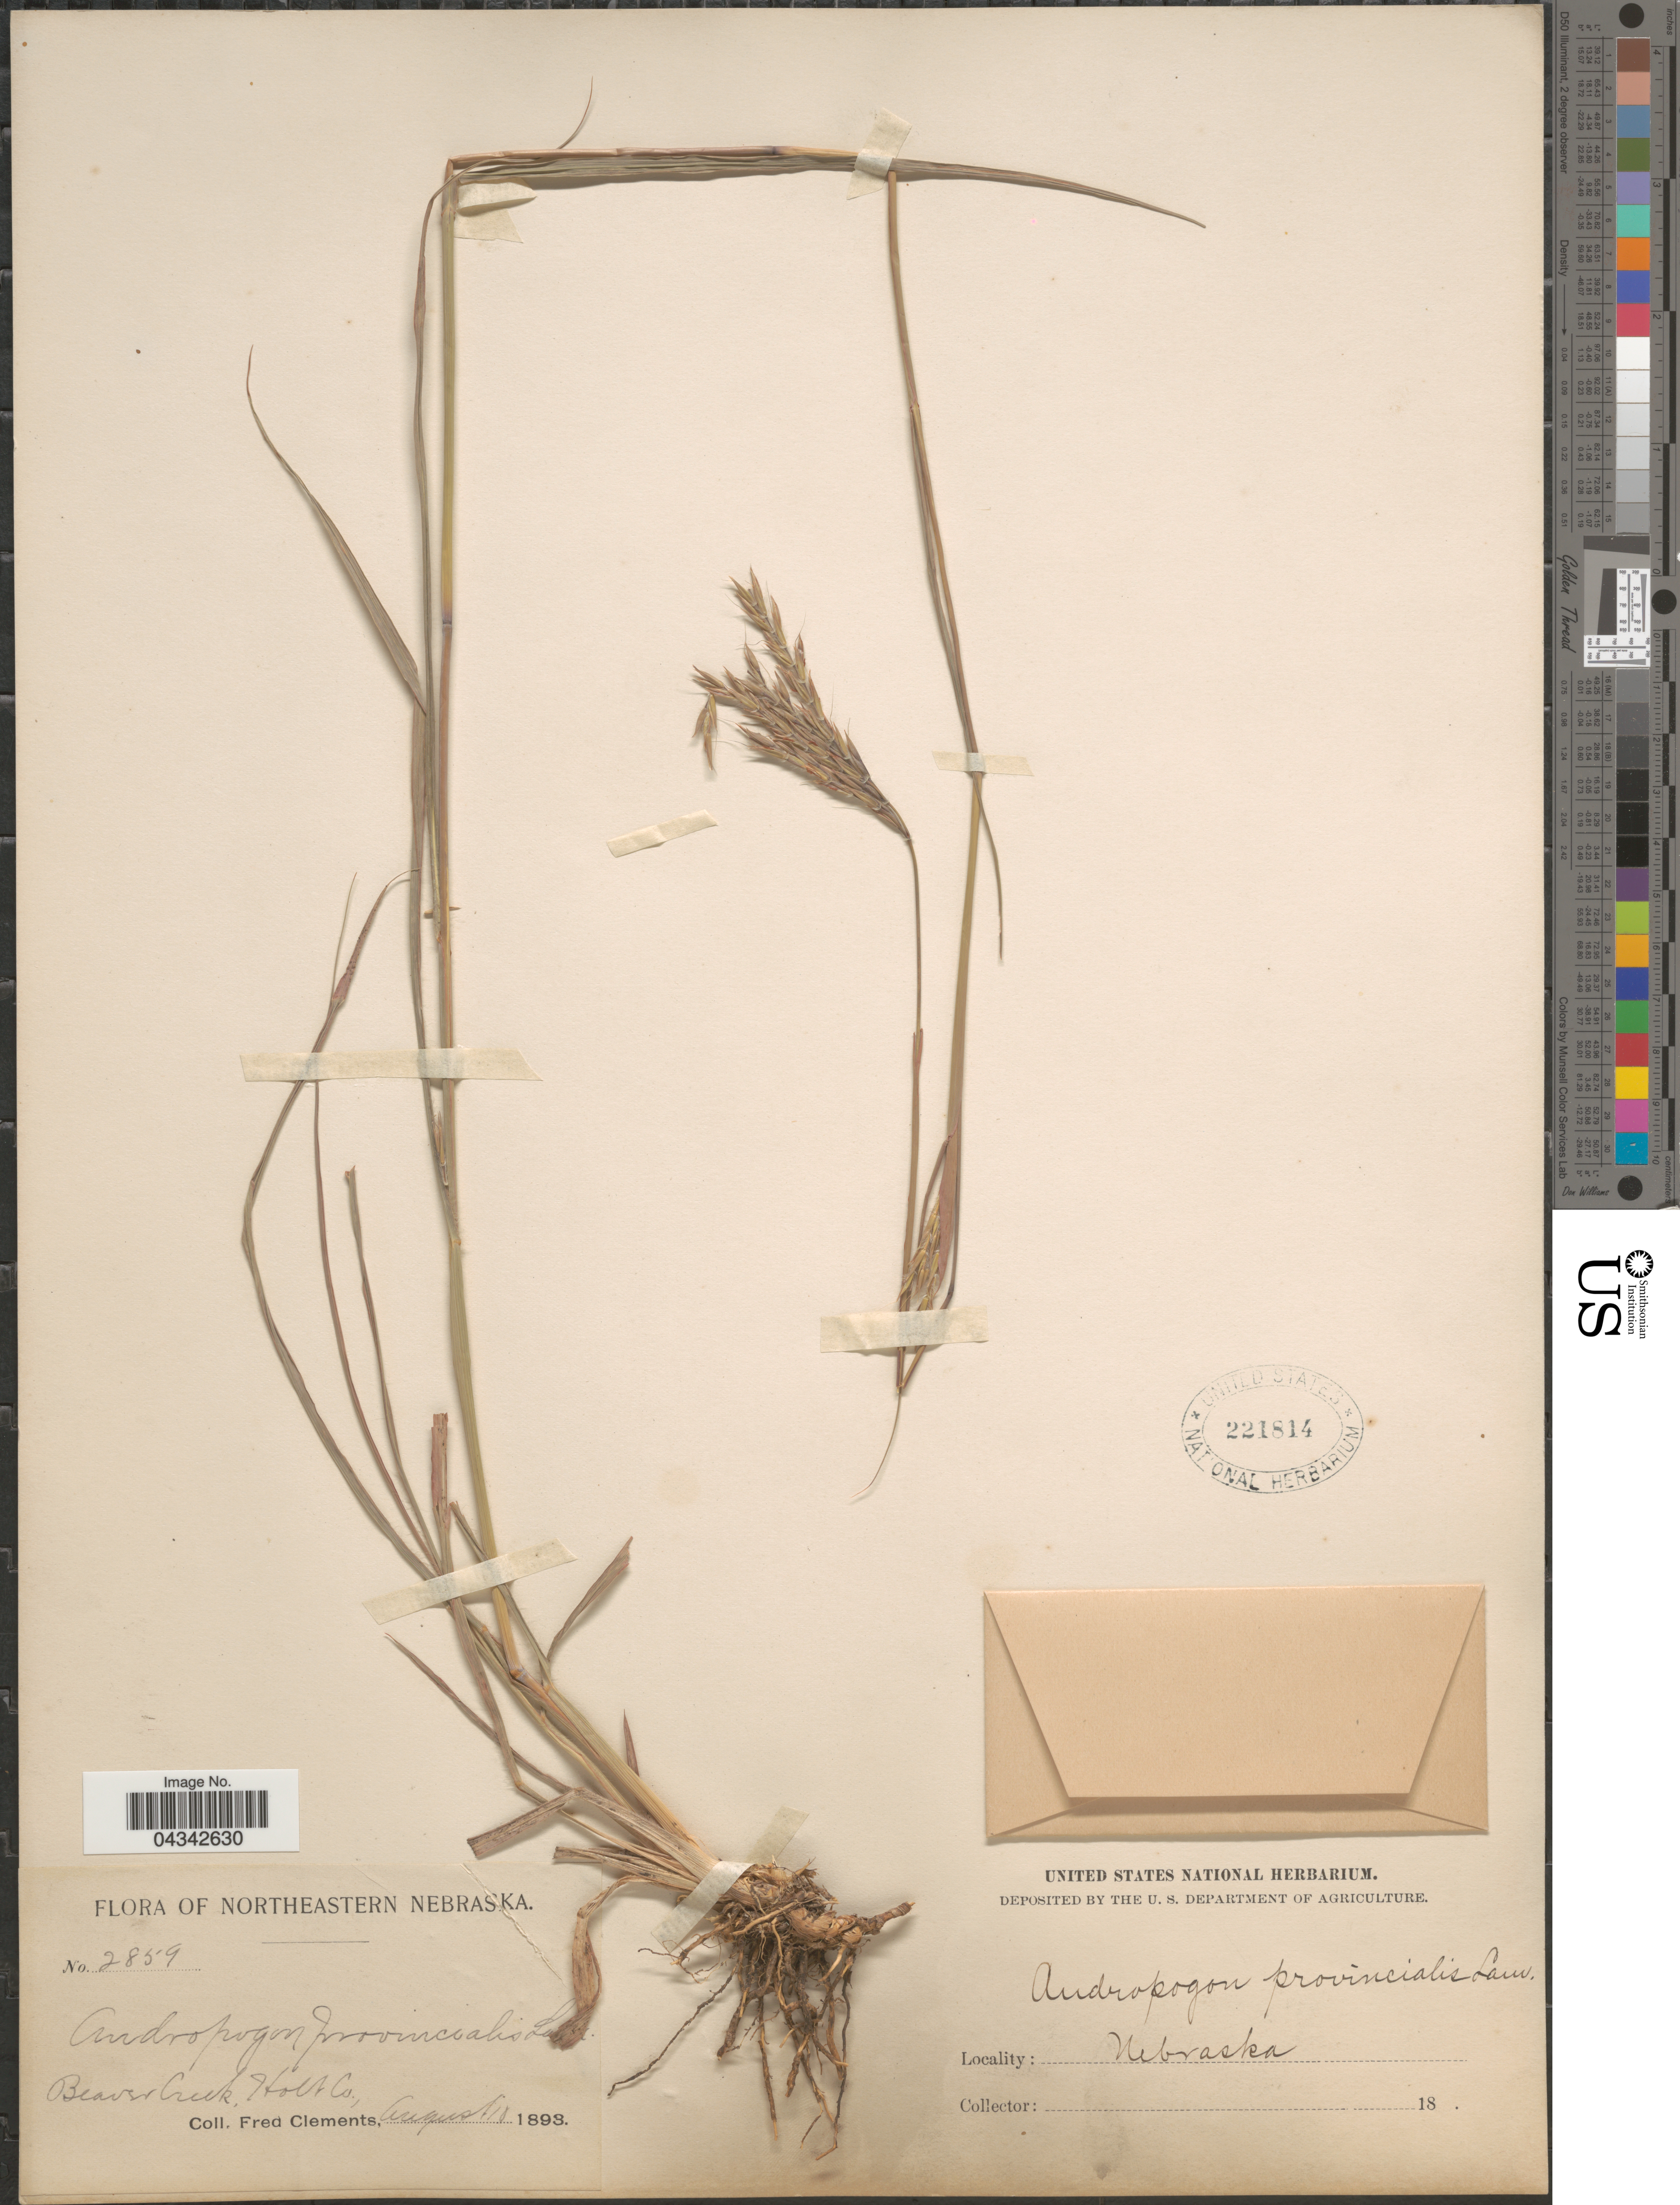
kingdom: Plantae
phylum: Tracheophyta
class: Liliopsida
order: Poales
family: Poaceae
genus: Andropogon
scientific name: Andropogon gerardii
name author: Vitman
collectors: F. Clements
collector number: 2859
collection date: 1893-08-18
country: United States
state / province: Nebraska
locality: Northeastern Nebraska. Beaver Creek, Holt Co.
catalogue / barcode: US 221814